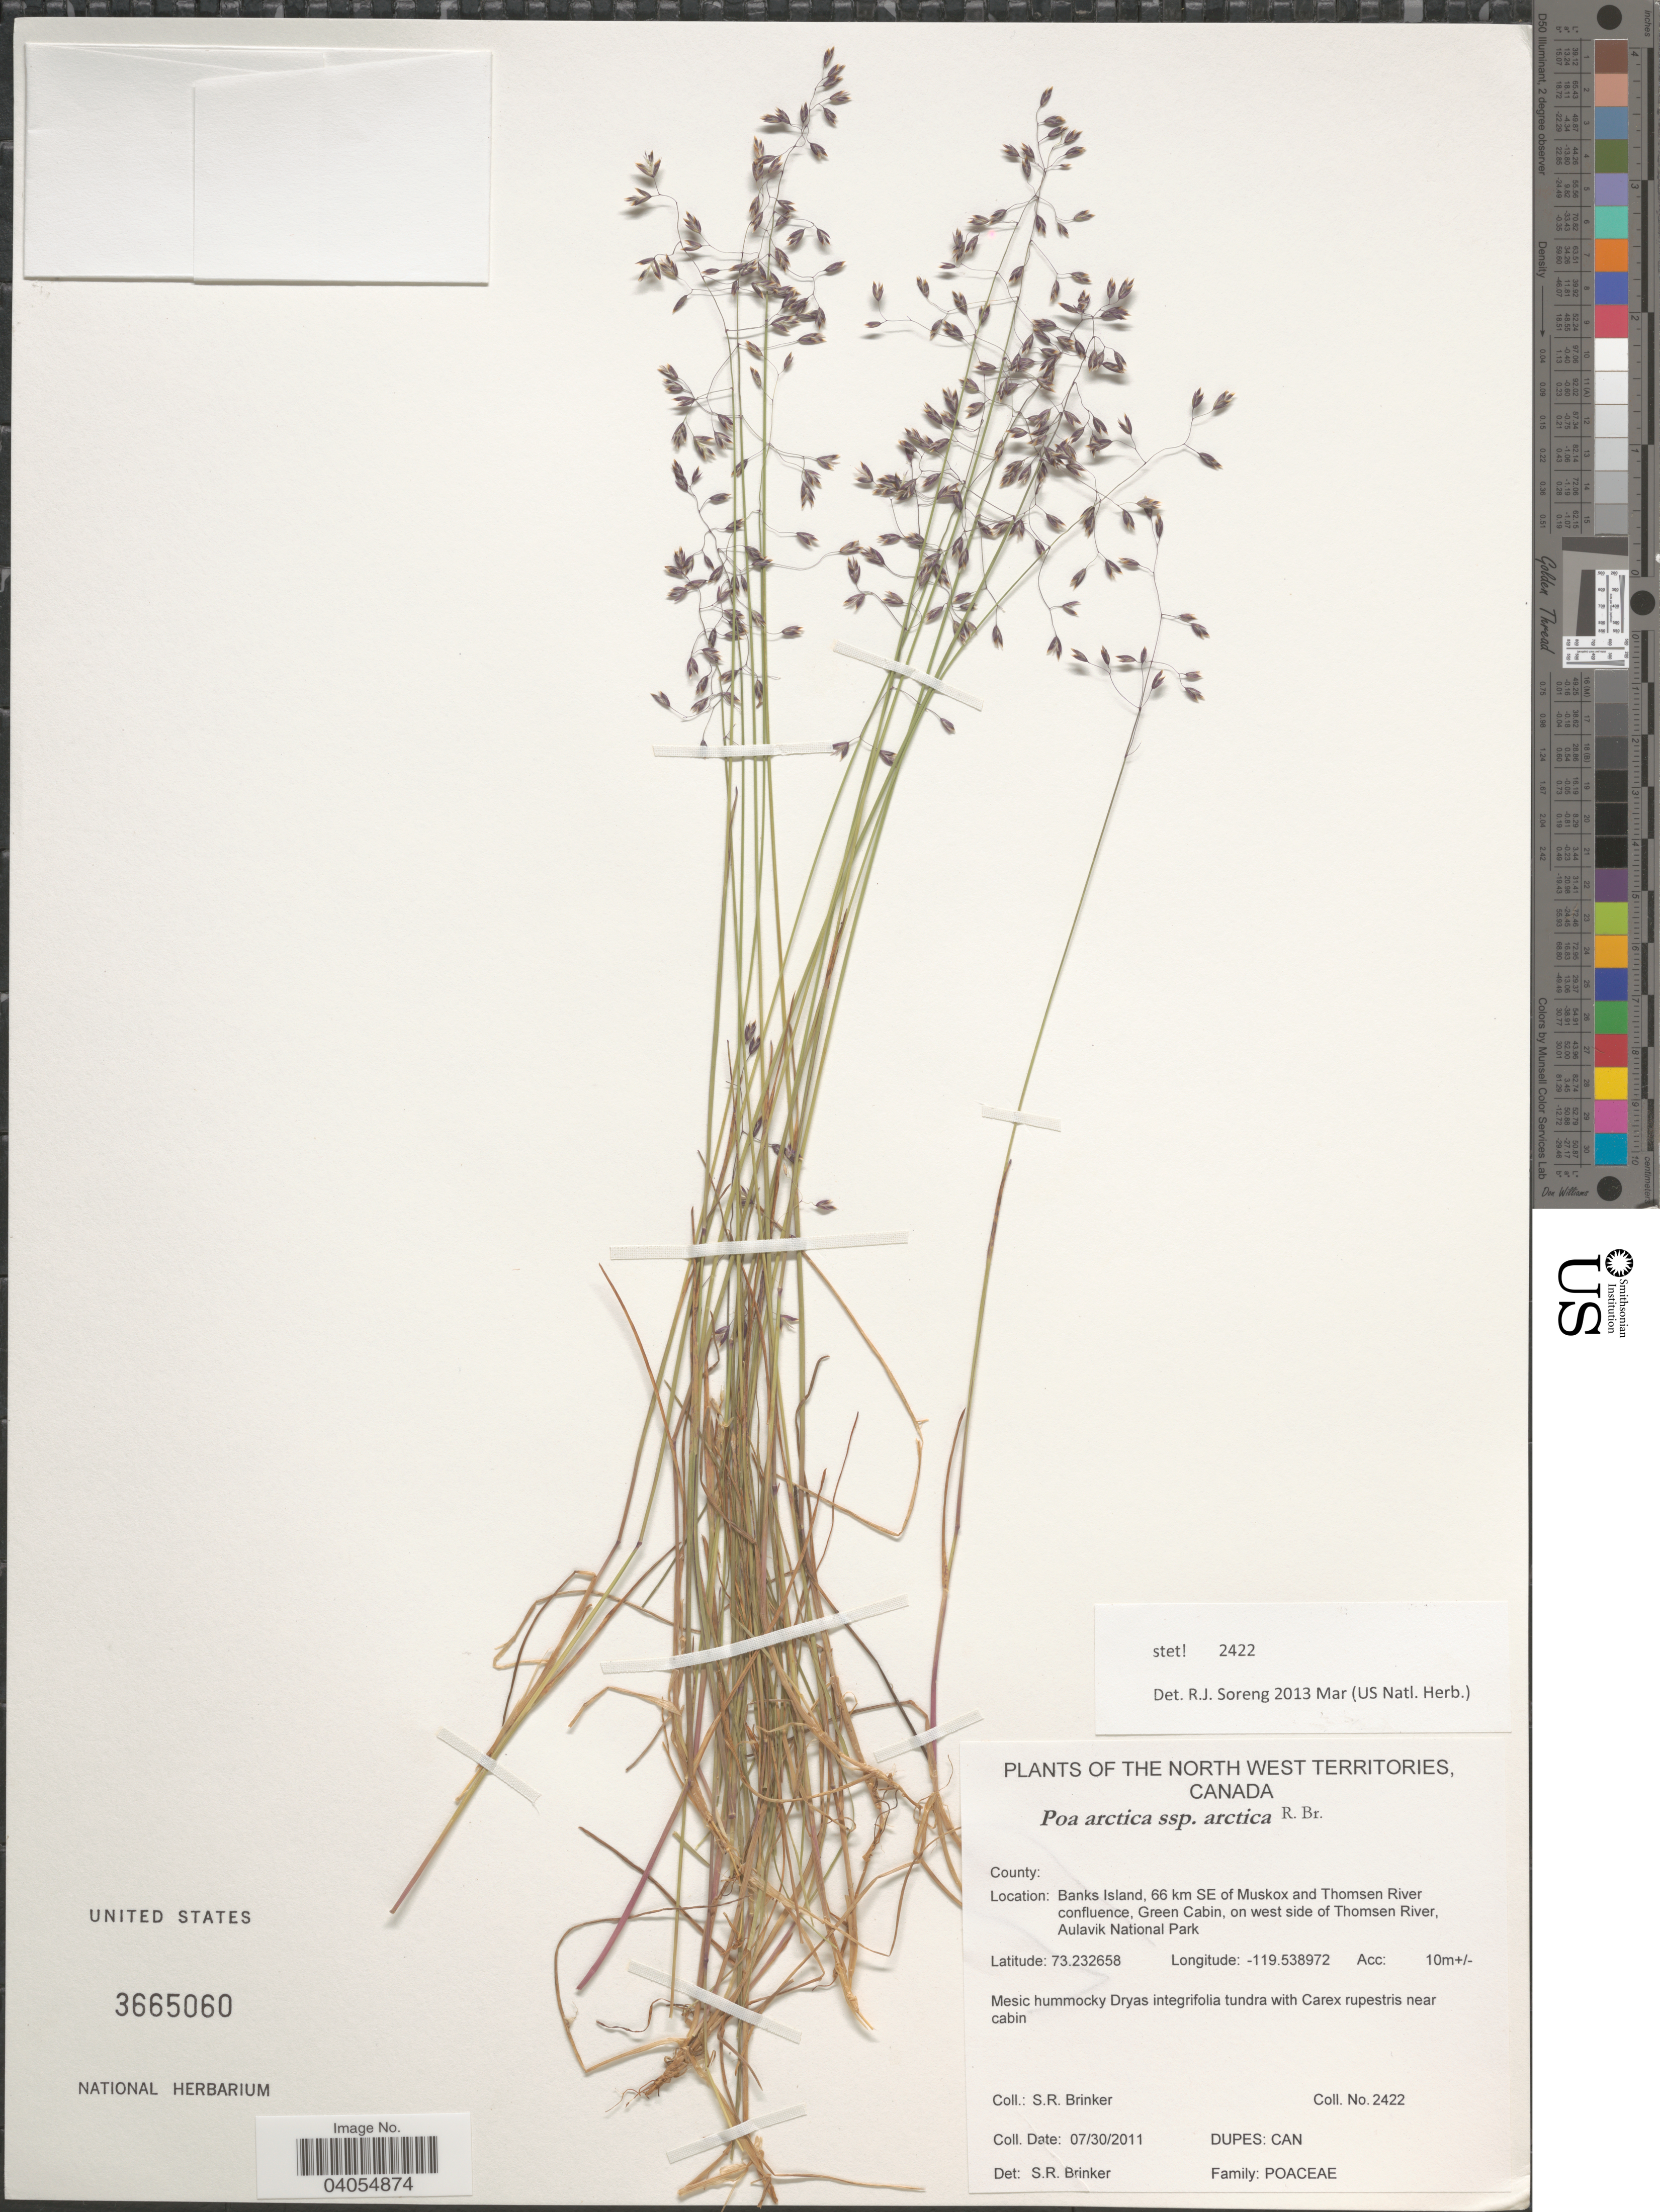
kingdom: Plantae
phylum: Tracheophyta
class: Liliopsida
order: Poales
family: Poaceae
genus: Poa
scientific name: Poa arctica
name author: R. Br.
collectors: S. Brinker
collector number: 2422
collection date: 2011-07-30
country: Canada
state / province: Northwest Territories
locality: Banks Island, 66 km SE of Muskox and Thomsen River confluence, Green Cabin, on west side of Thomsen River, Aulavik National Park.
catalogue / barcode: US 3665060